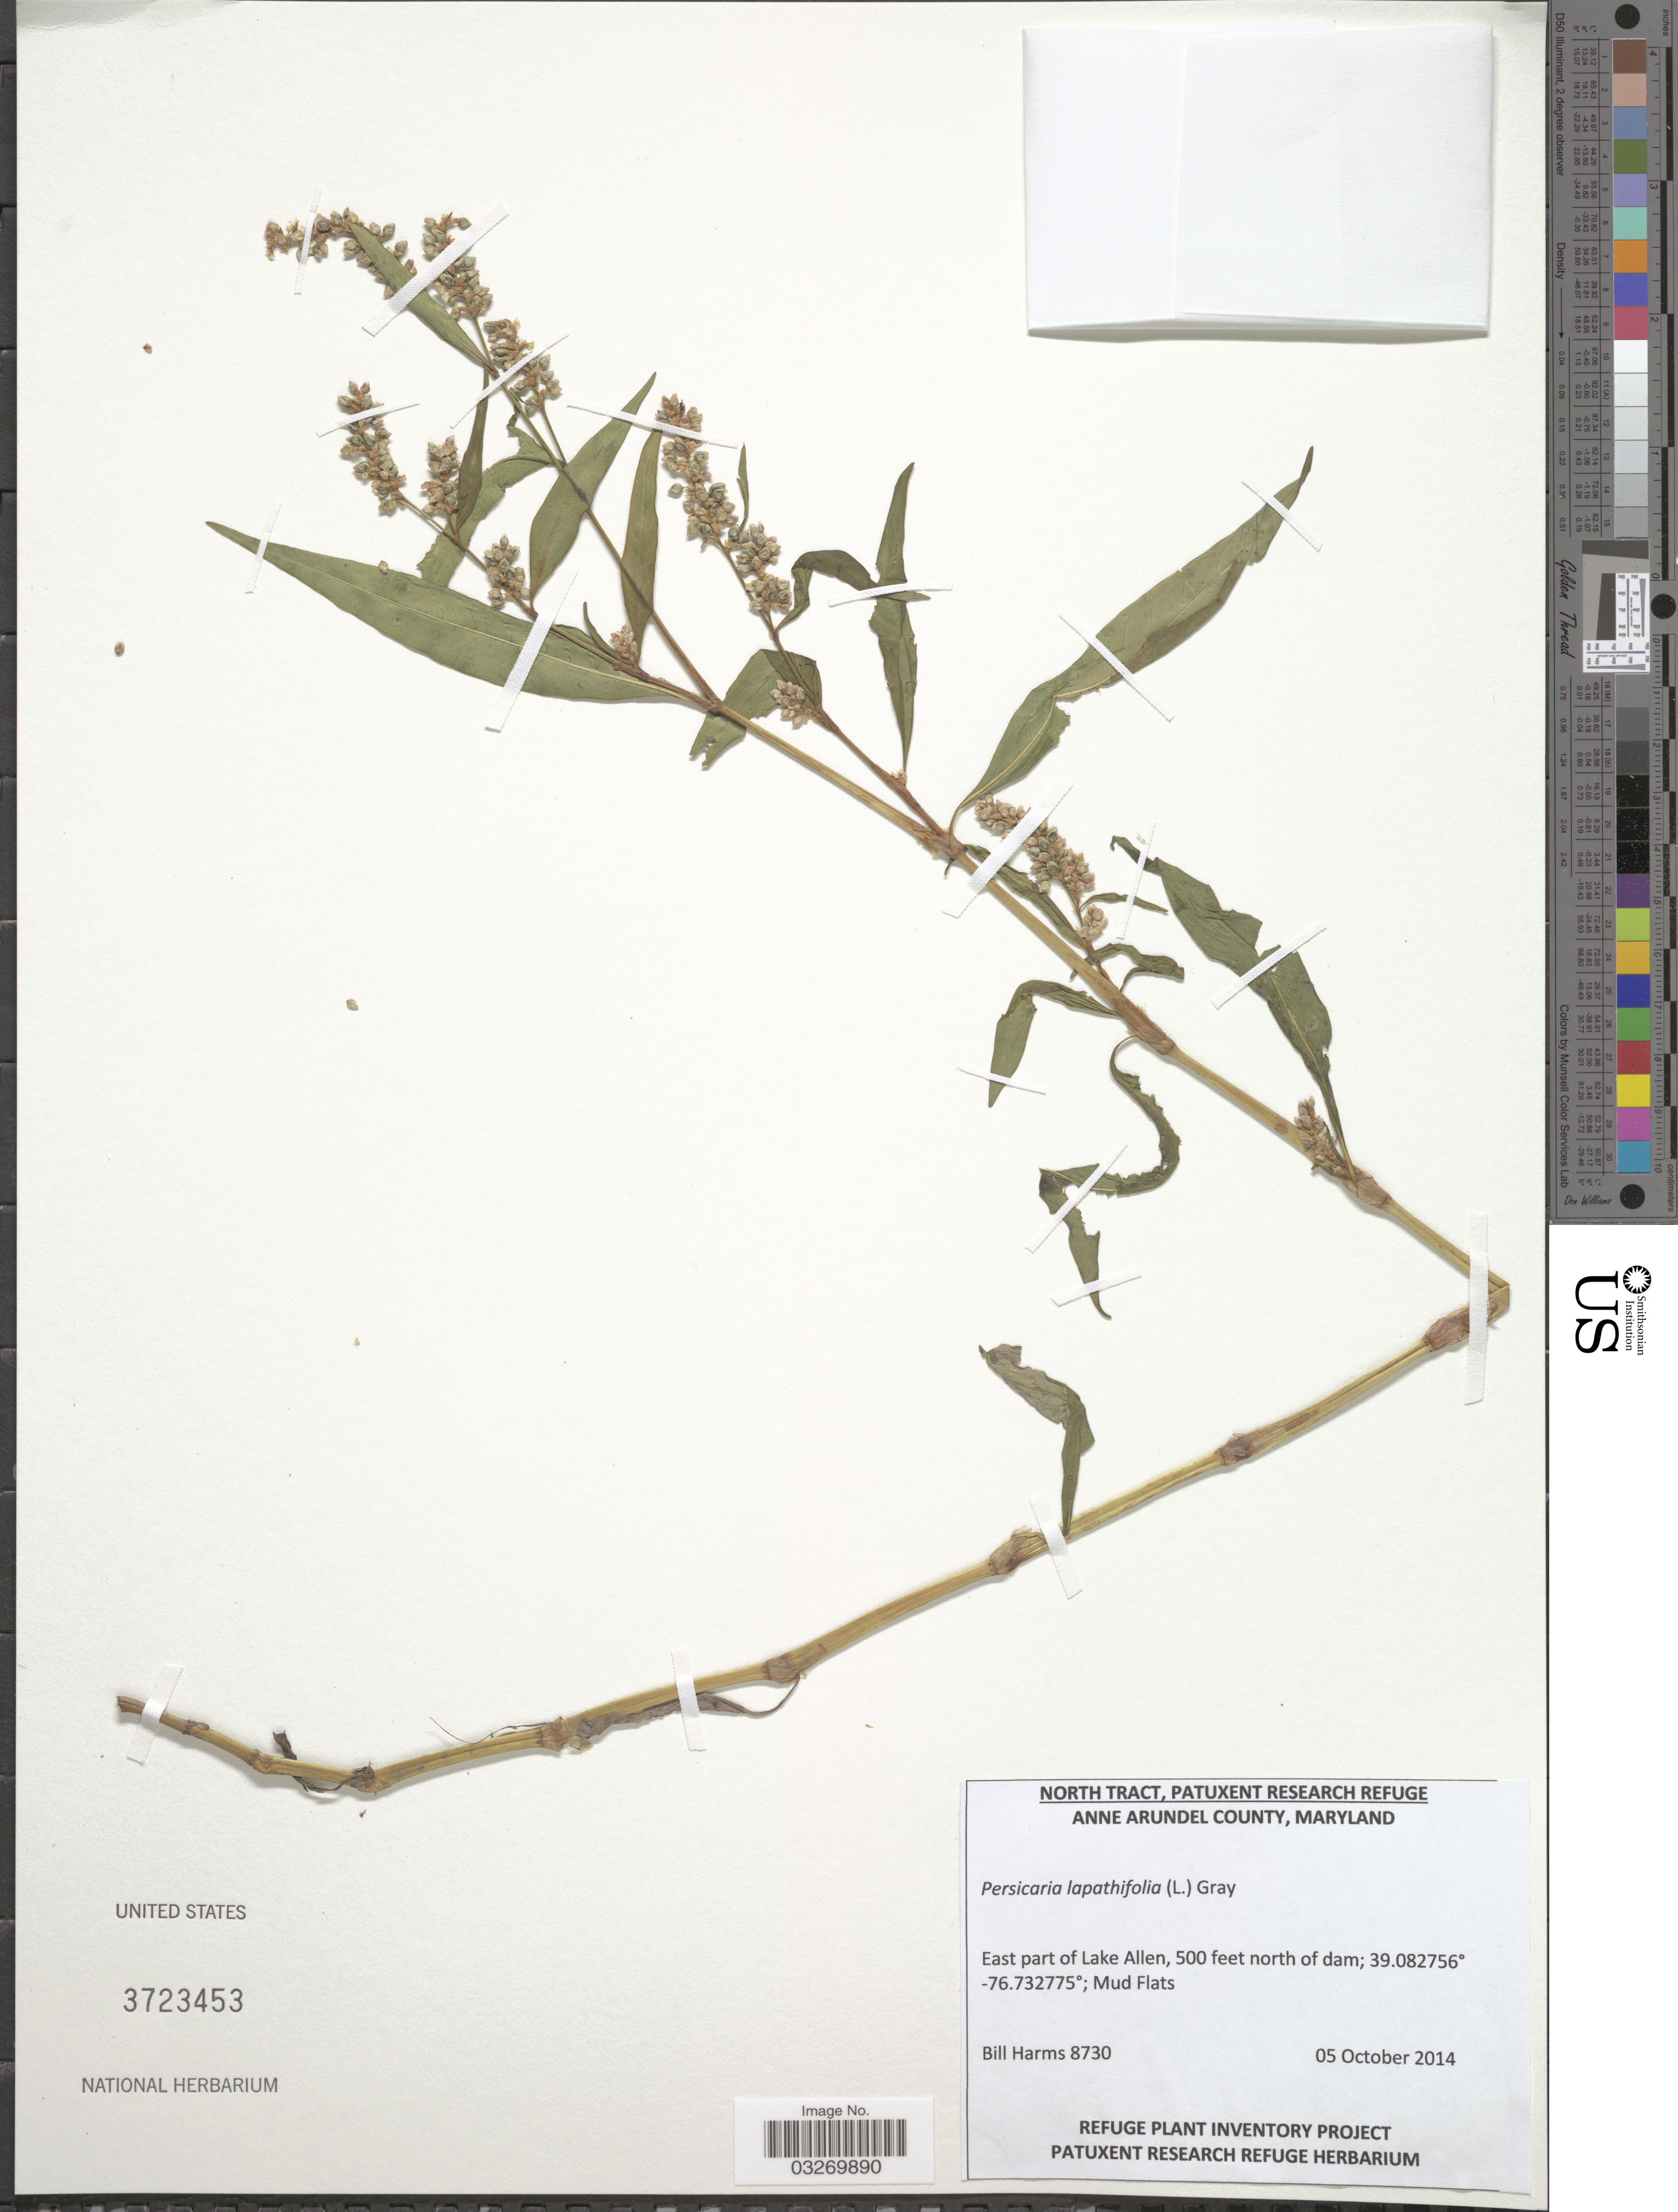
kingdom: Plantae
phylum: Tracheophyta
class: Magnoliopsida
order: Caryophyllales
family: Polygonaceae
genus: Polygonum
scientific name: Polygonum lapathifolium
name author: L.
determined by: Atha, D. E.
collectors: B. Harms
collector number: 8730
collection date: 2014-10-05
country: United States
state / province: Maryland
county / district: Anne Arundel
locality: Anne Arundel County. East part of Lake Allen, 500 feet north of dam. Mud flats.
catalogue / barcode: US 3723453